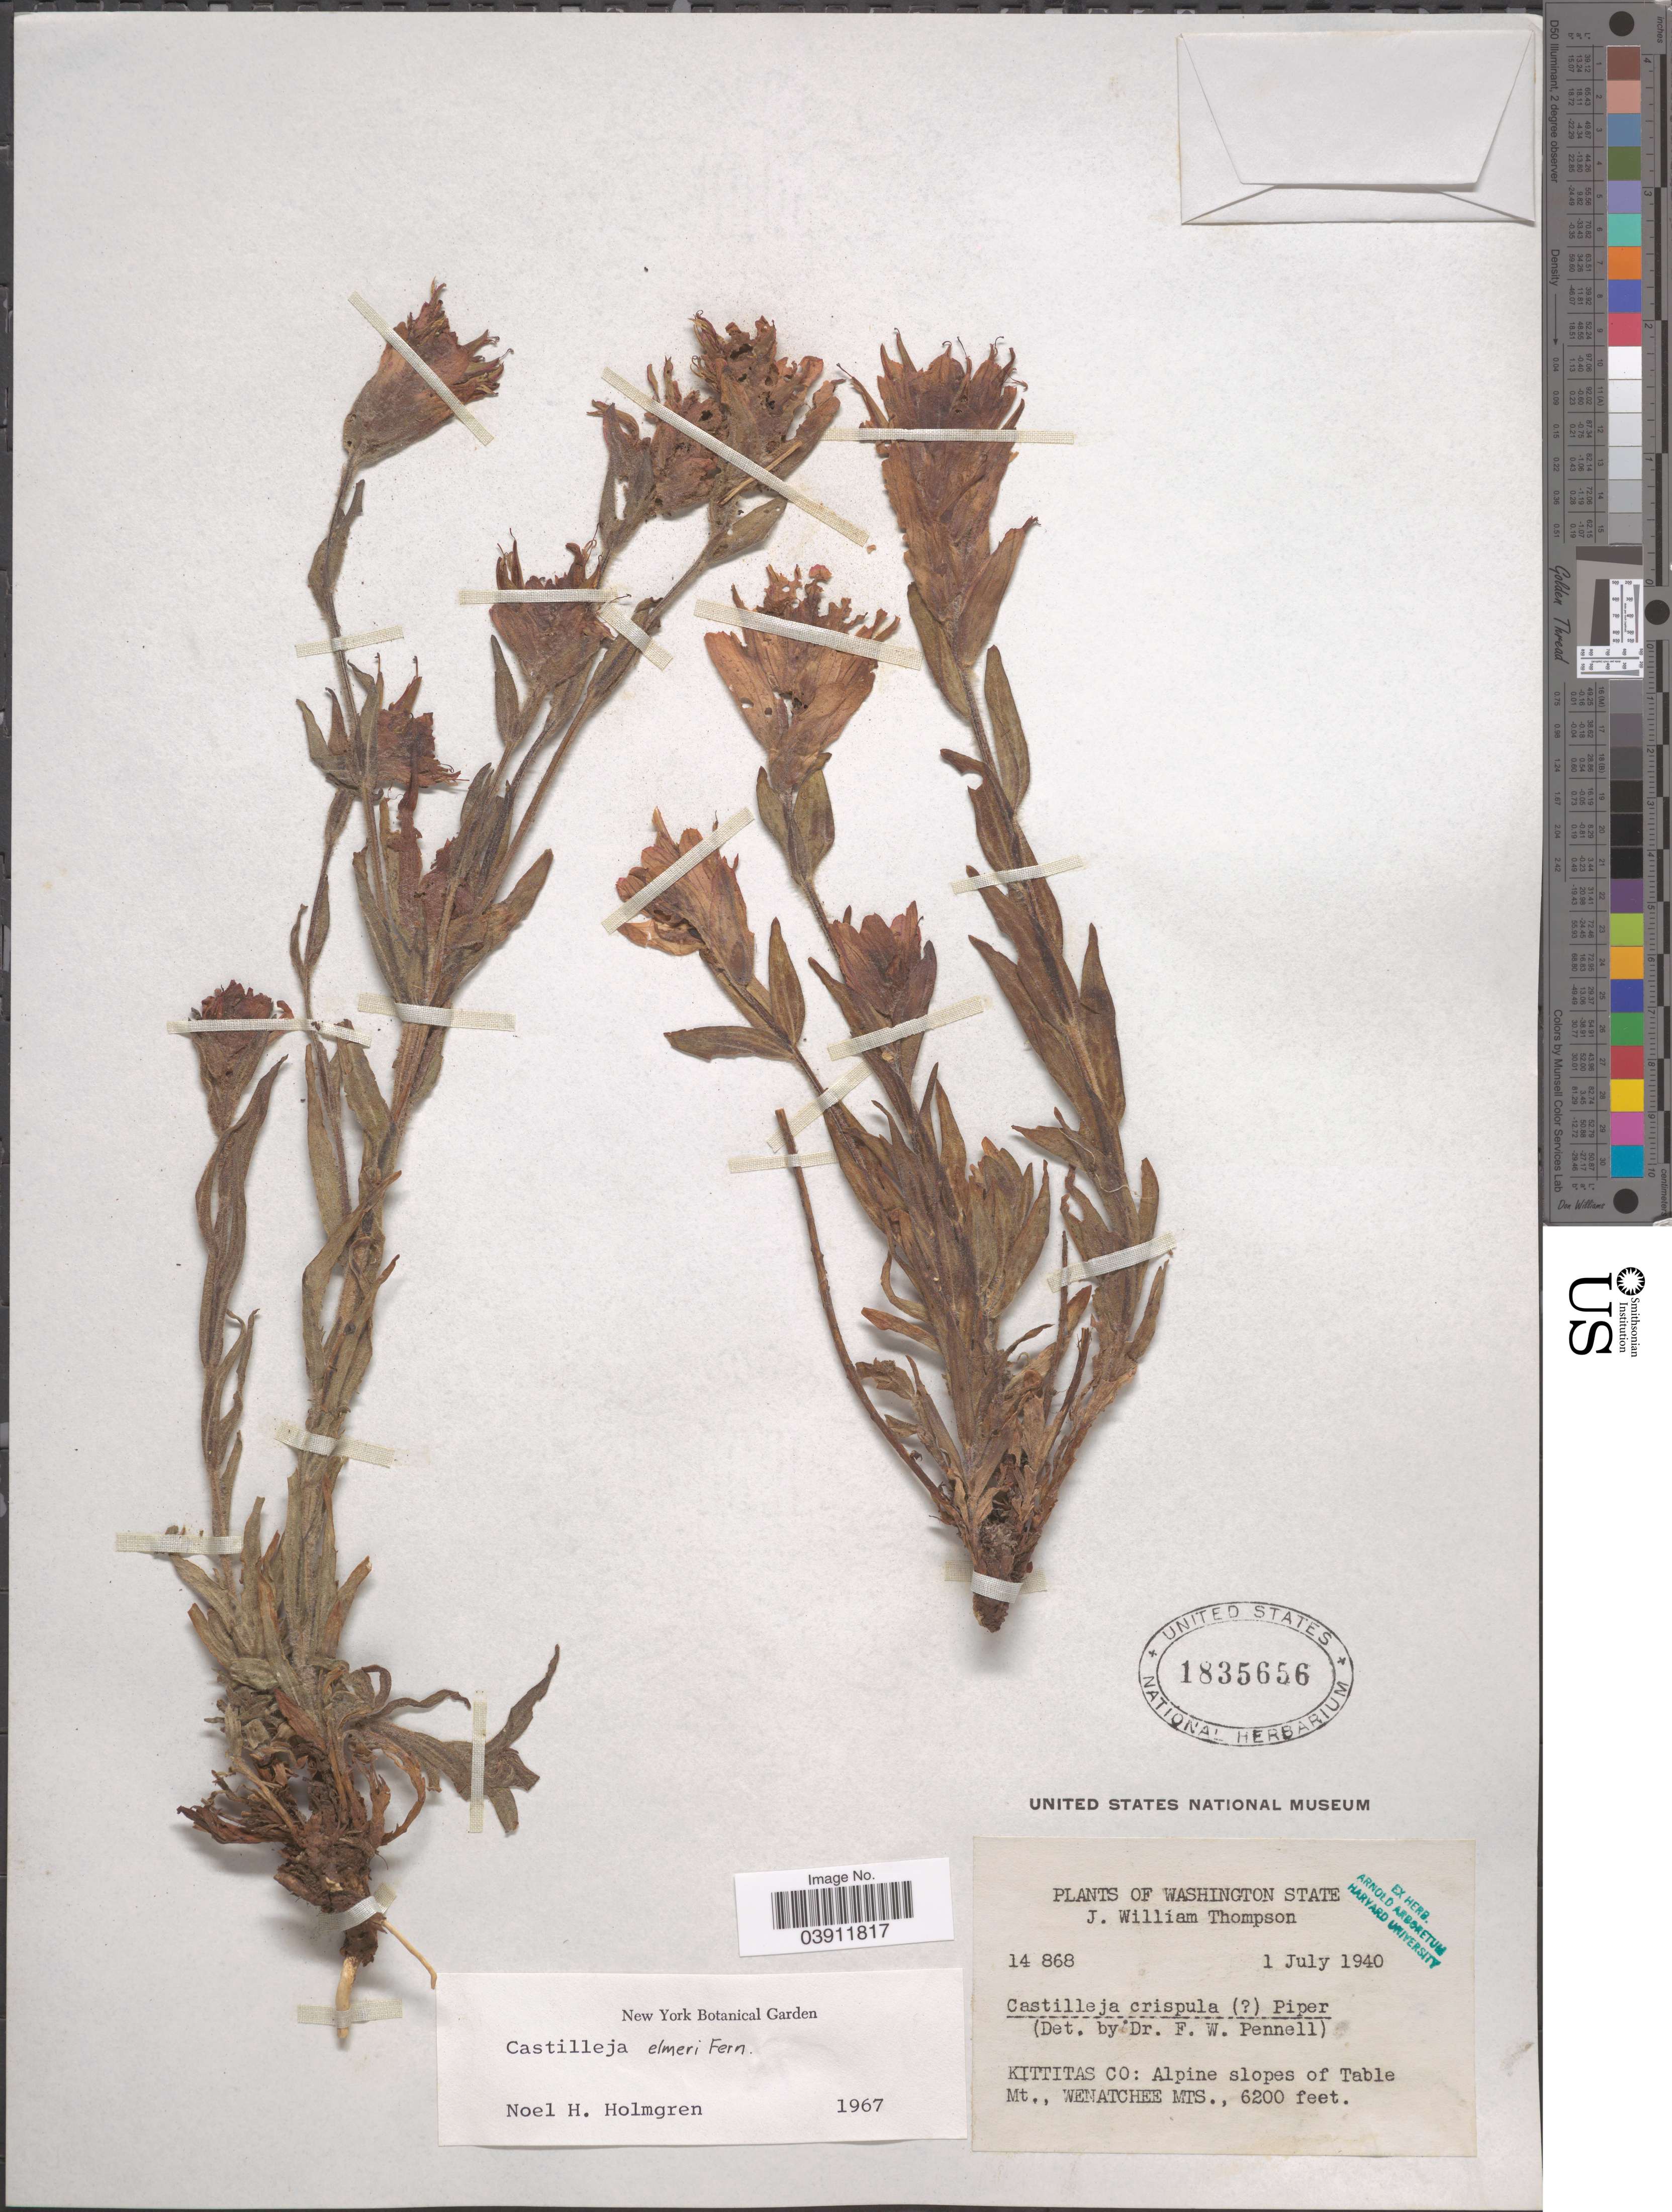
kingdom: Plantae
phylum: Tracheophyta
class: Magnoliopsida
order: Lamiales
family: Orobanchaceae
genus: Castilleja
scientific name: Castilleja elmeri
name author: Fernald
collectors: J. W. Thompson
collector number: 14868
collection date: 1940-07-01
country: United States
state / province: Washington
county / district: Kittitas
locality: Kittitas Co: Alpine slopes of Table Mt., Wenatchee Mts.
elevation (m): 1890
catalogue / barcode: US 1835656